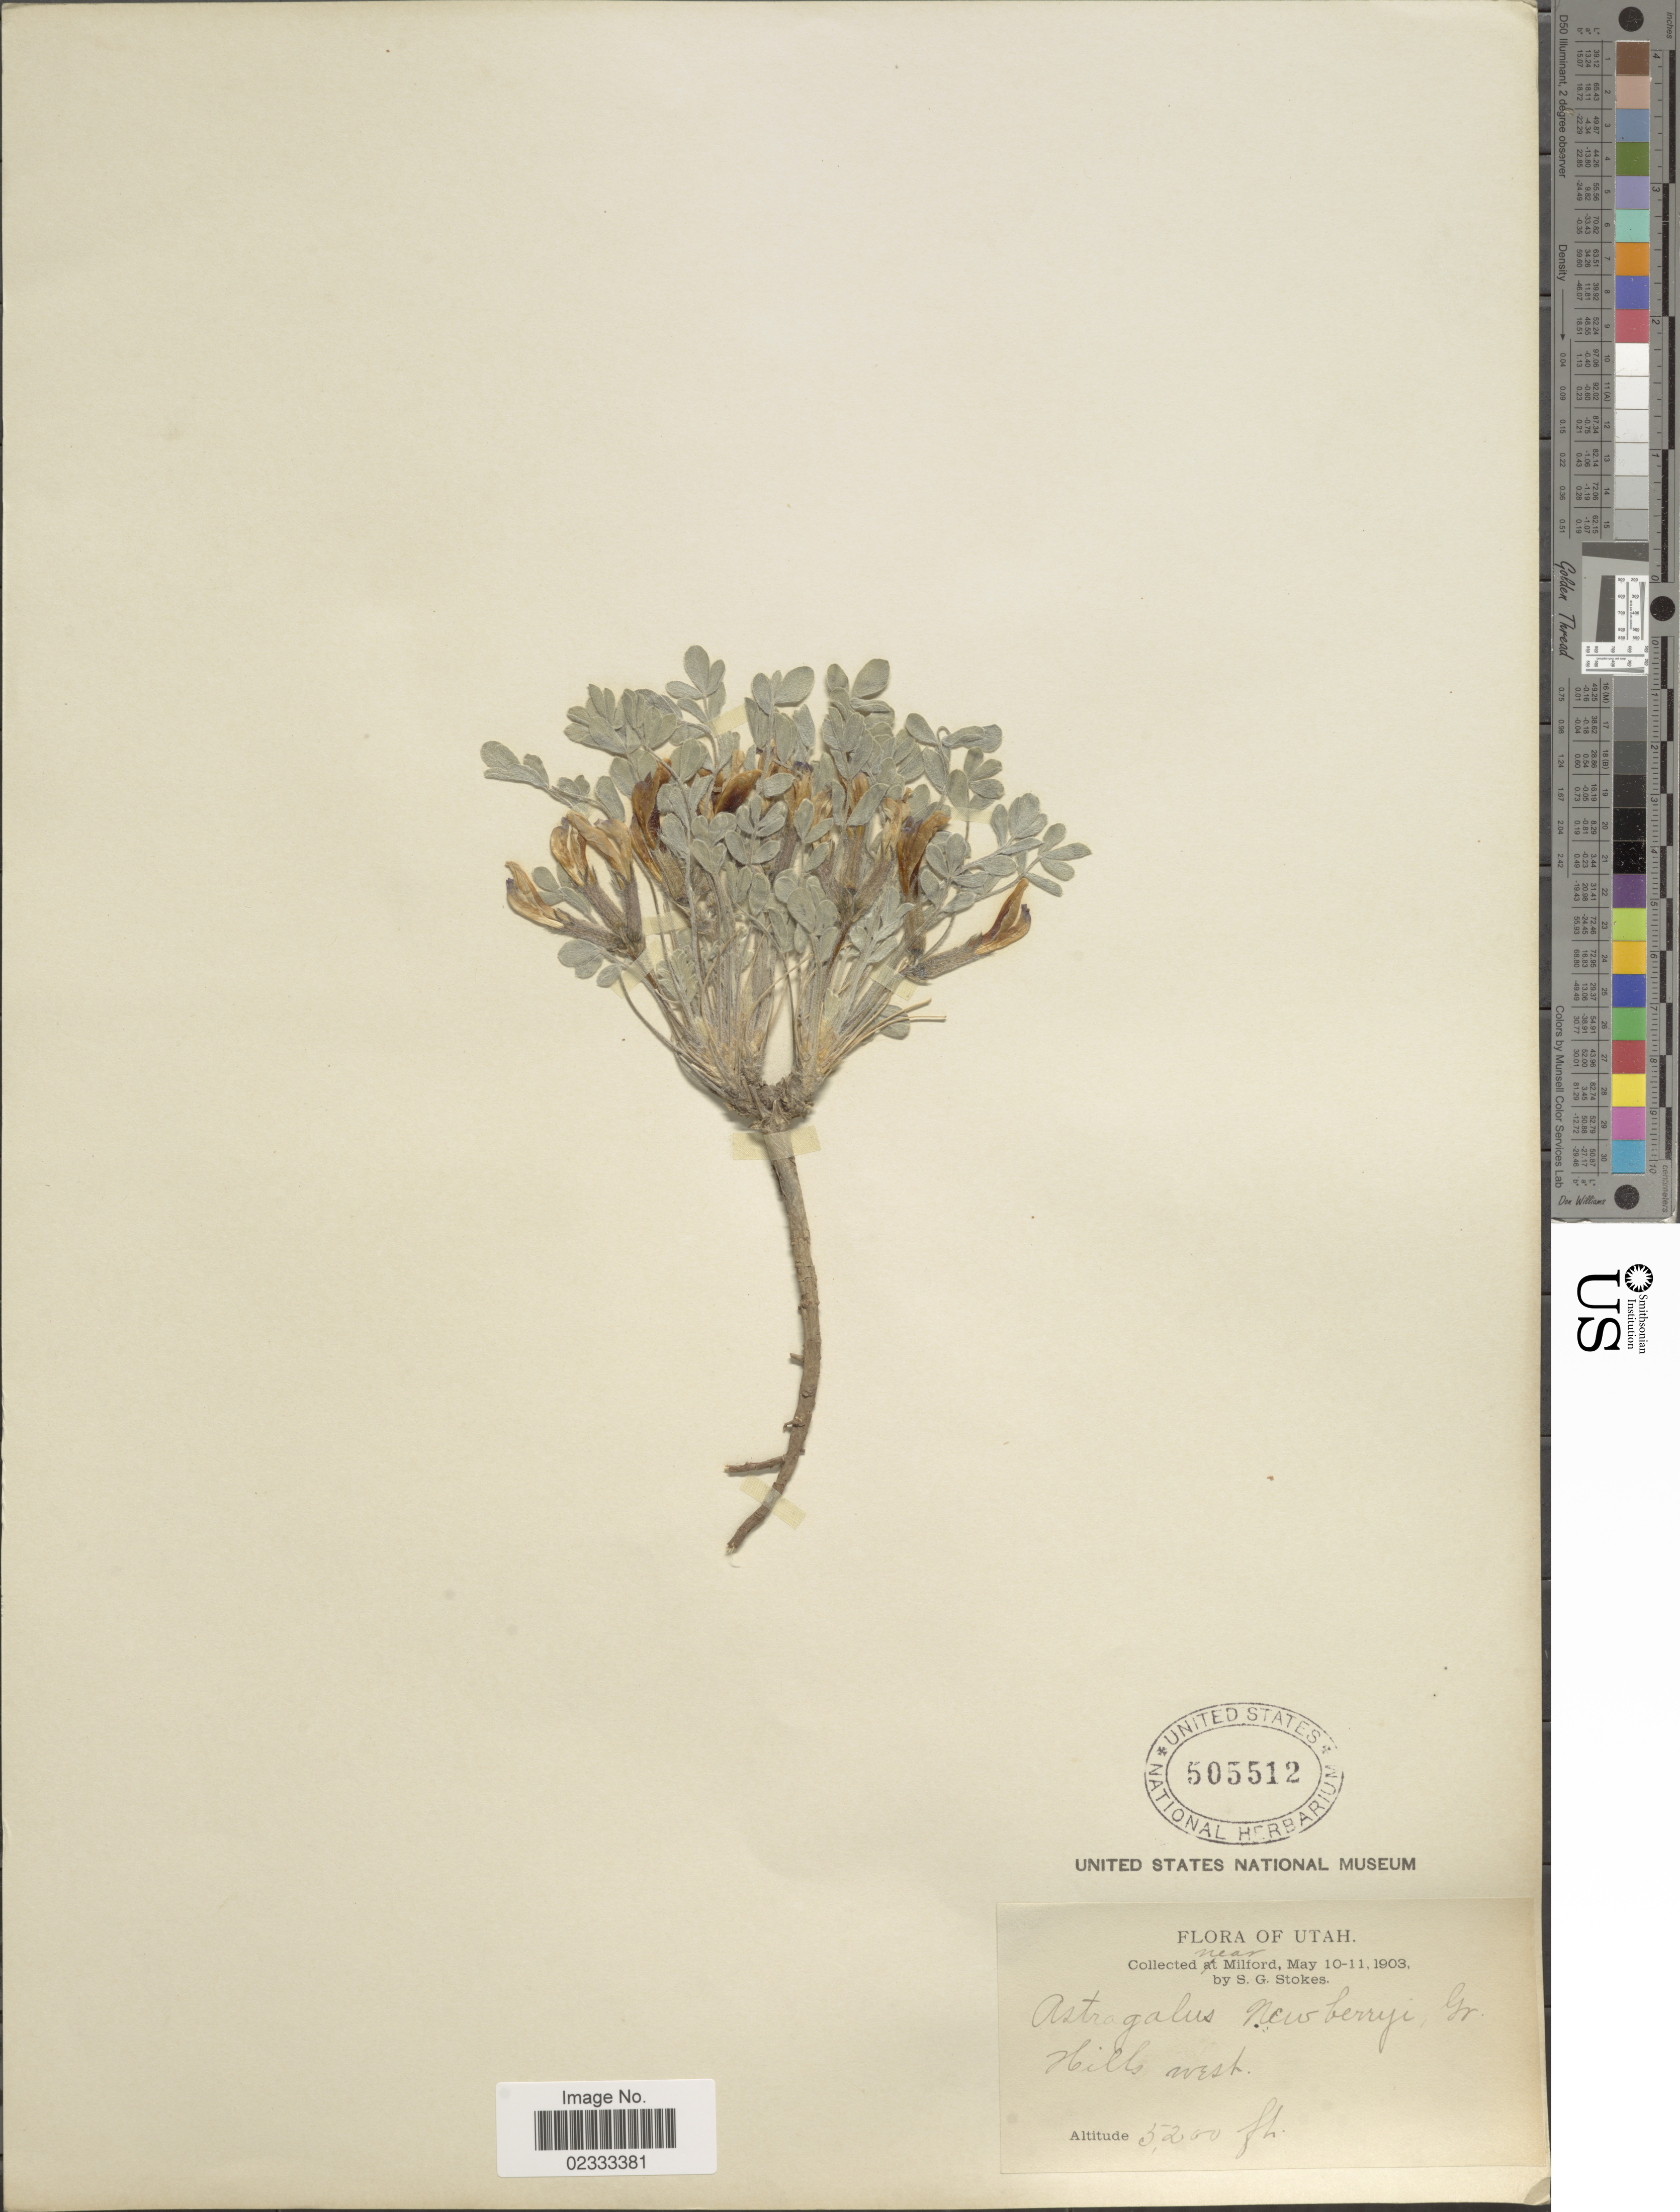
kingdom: Plantae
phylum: Tracheophyta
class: Magnoliopsida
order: Fabales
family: Fabaceae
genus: Astragalus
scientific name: Astragalus newberryi var. castoreus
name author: M.E. Jones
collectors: S. G. Stokes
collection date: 1903-05-10/1903-05-11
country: United States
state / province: Utah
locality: Near Milford, Hills west.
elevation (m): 1585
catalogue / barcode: US 505512